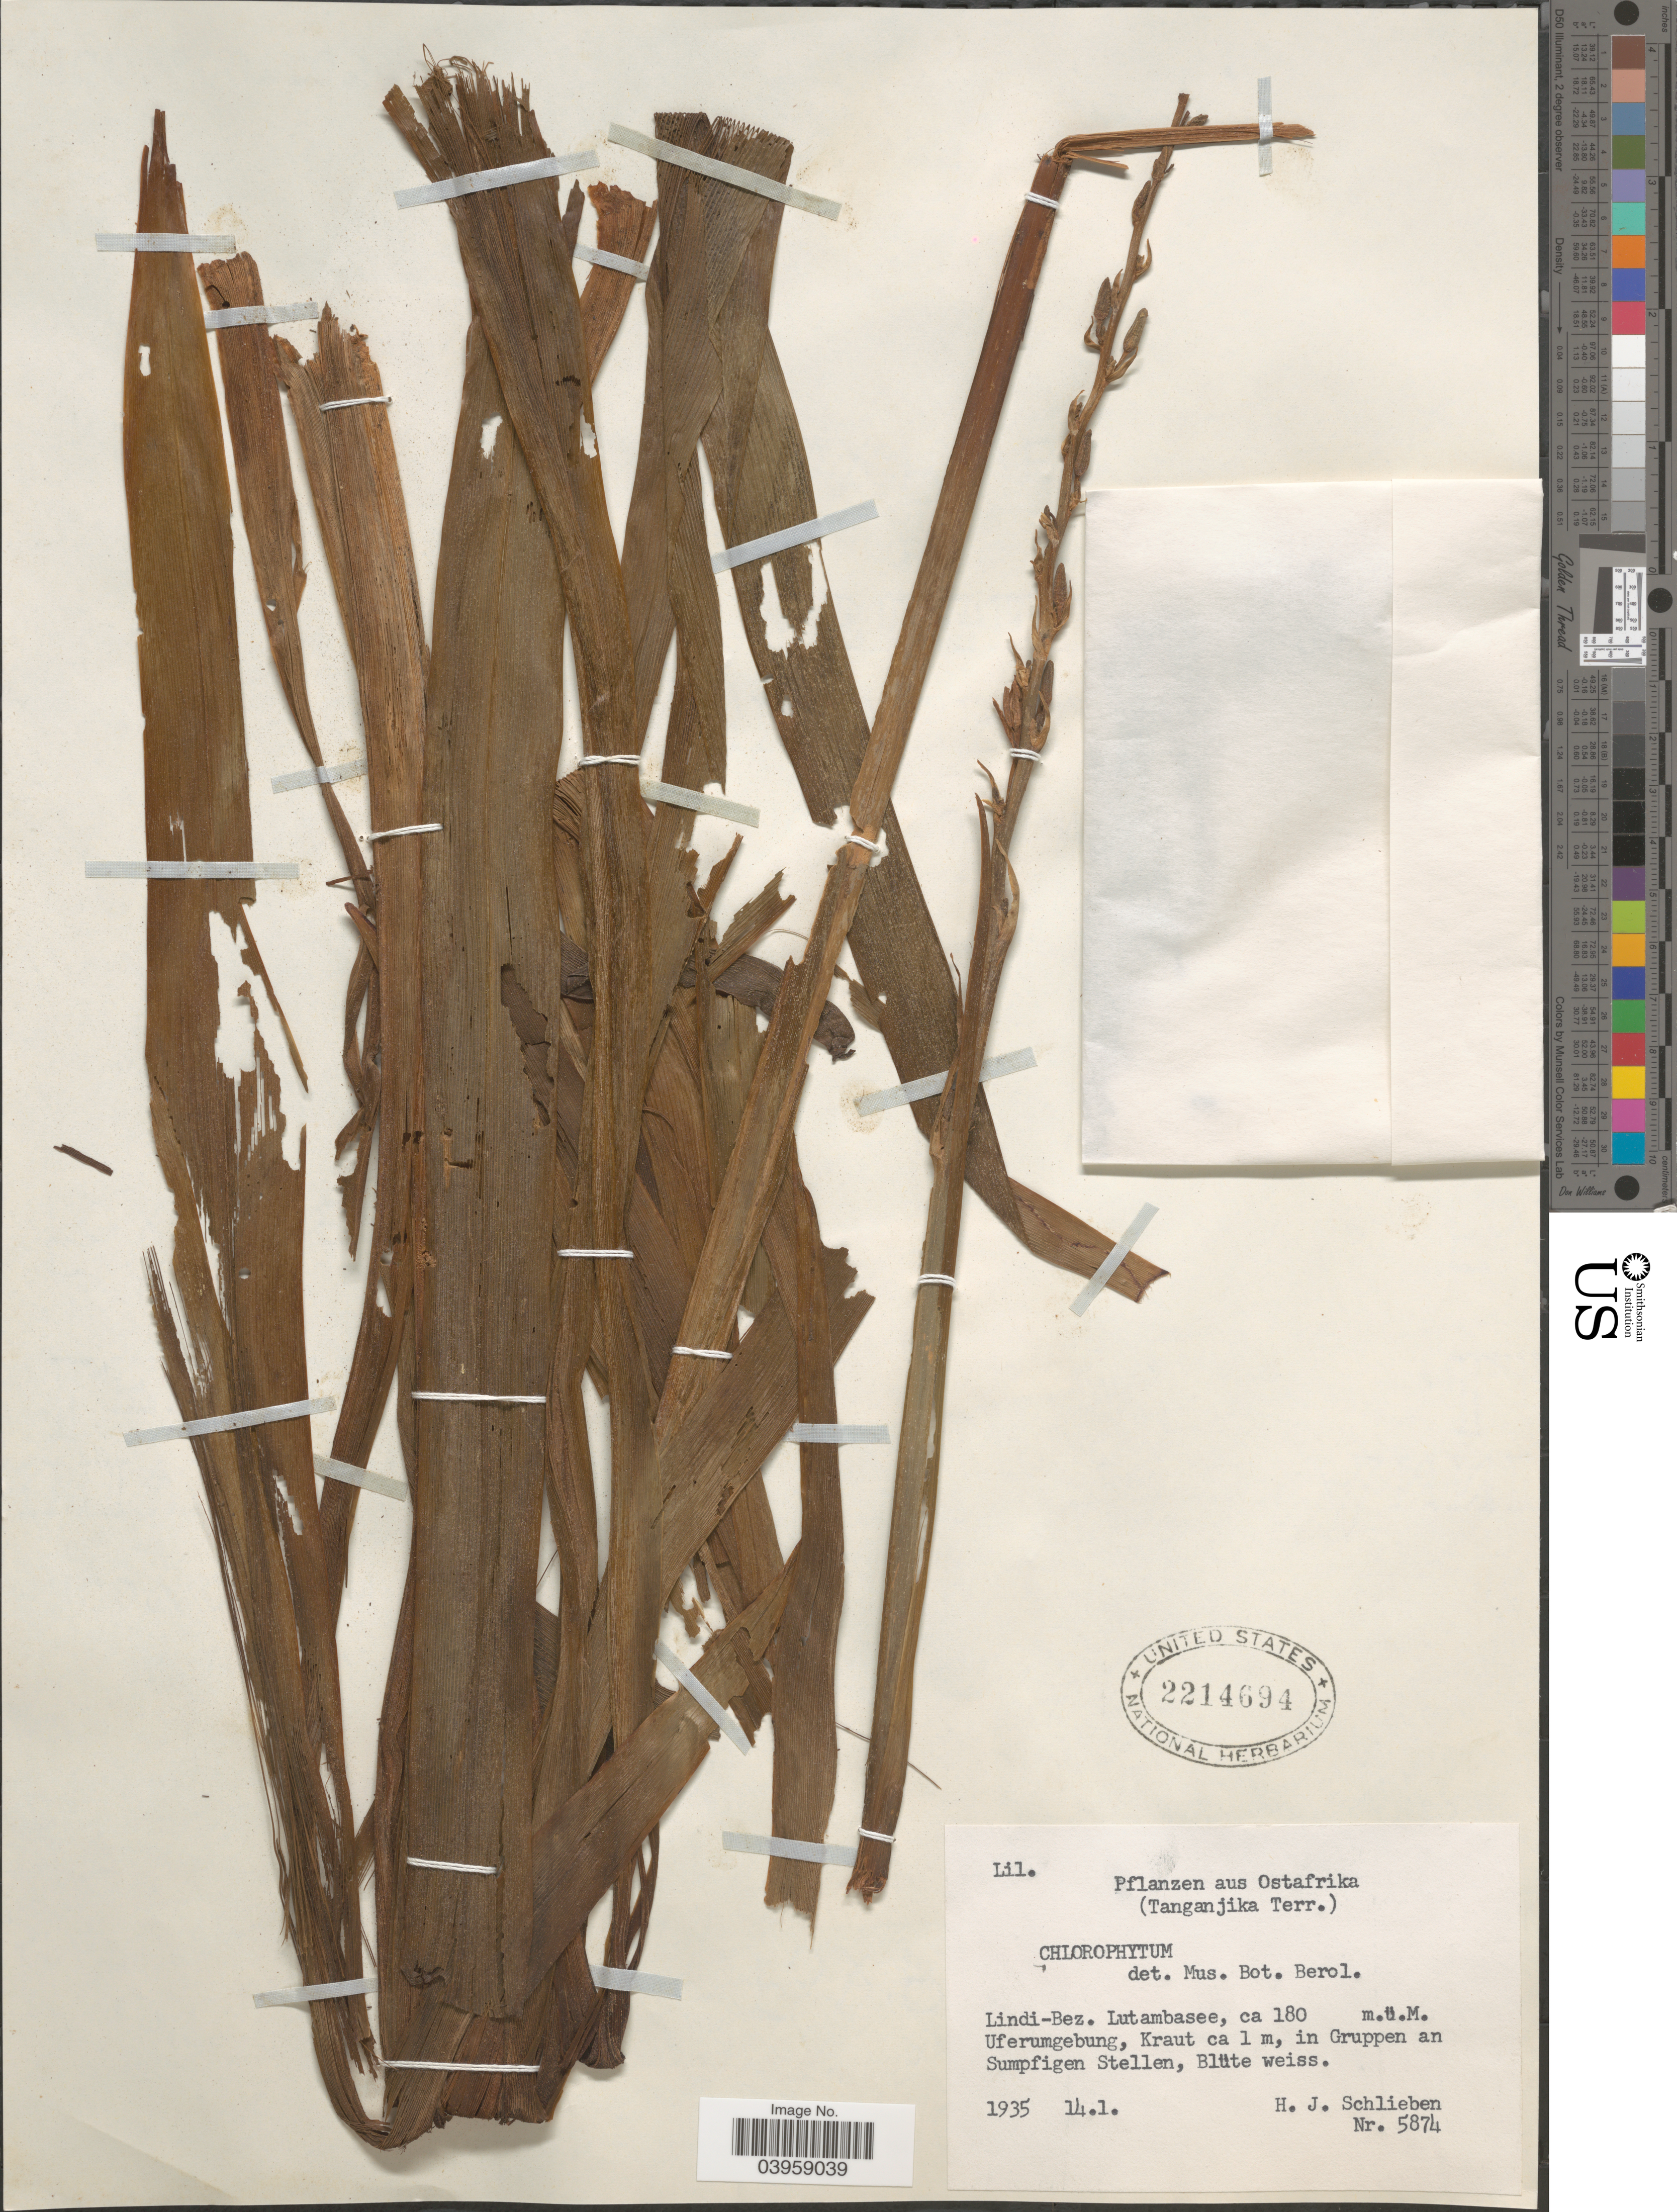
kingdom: Plantae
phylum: Tracheophyta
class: Liliopsida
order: Asparagales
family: Asparagaceae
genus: Chlorophytum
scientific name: Chlorophytum sp.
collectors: H. J. Schlieben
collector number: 5874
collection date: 1935-01-14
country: Tanzania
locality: Ostafrika. (Tanganjika Terr.) Lindi-Bez. Lutambasee, ca 180 m.ü.M. Uferumgebung, Kraut ca 1 m, in Gruppen an Sumpfiegen Stellen, Blüte weiss.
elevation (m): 180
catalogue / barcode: US 2214694